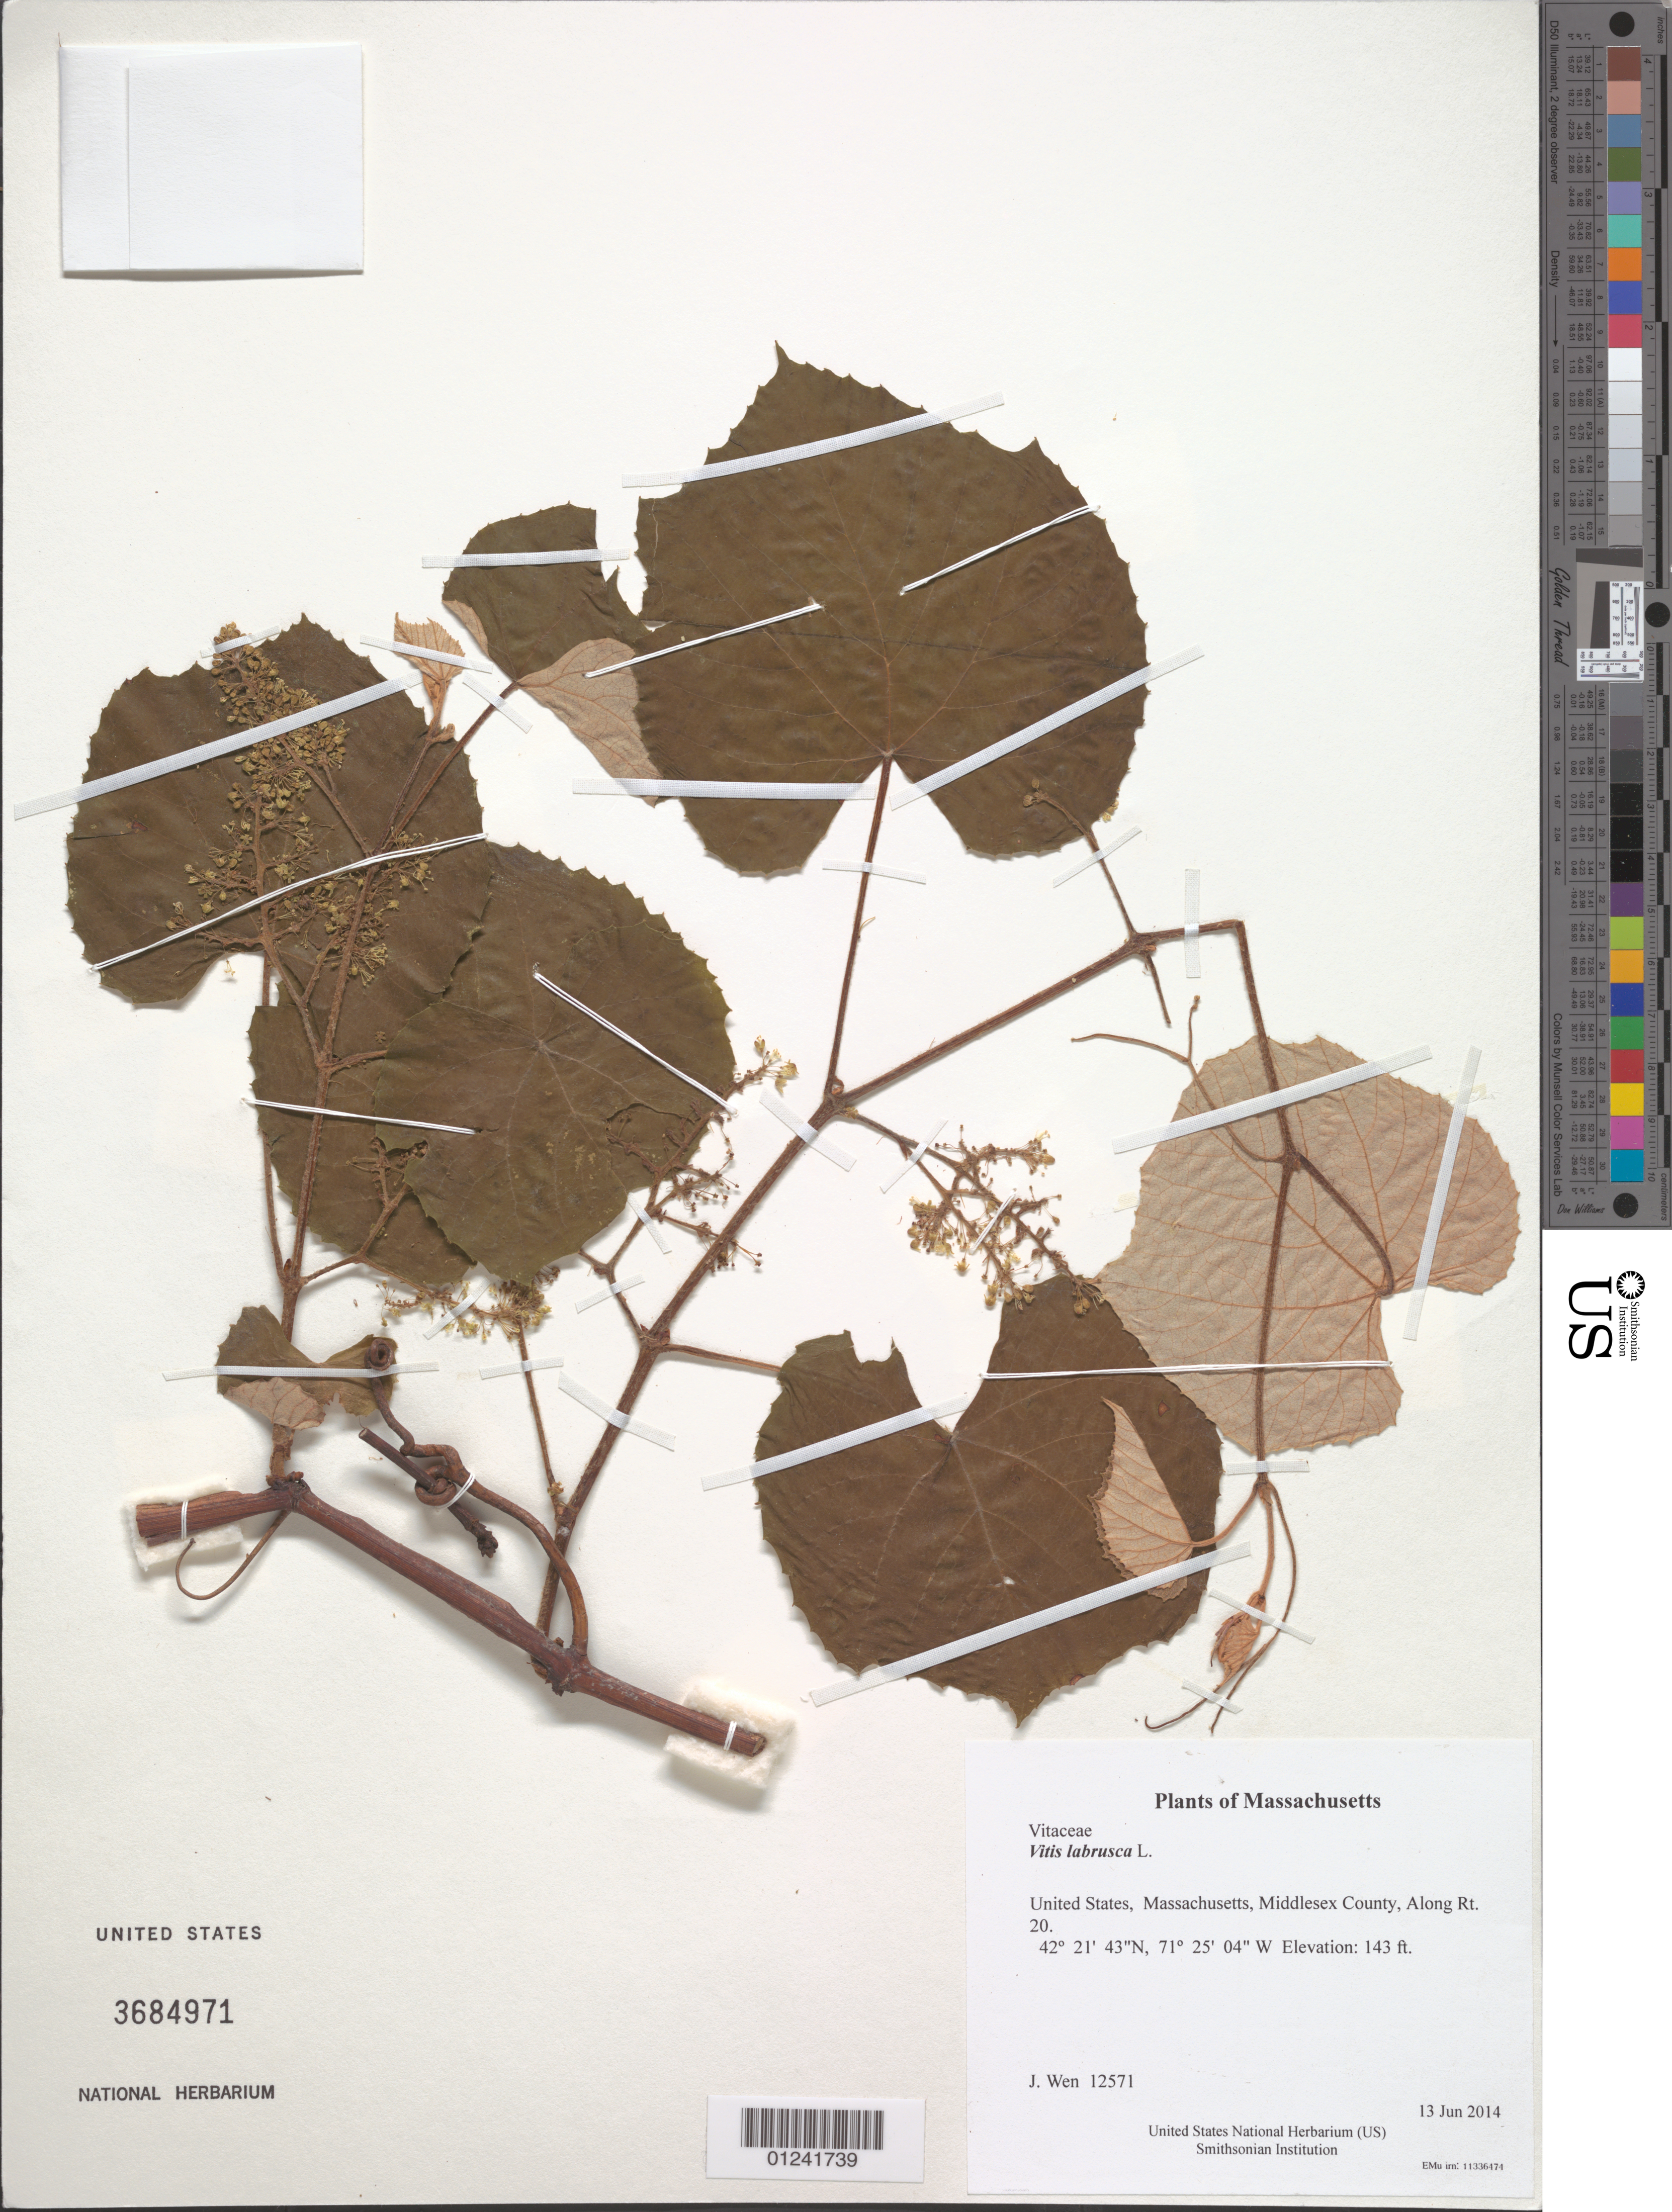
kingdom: Plantae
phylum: Tracheophyta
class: Magnoliopsida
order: Vitales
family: Vitaceae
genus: Vitis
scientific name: Vitis labrusca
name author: L.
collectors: J. Wen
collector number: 12571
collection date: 2014-06-13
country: United States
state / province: Massachusetts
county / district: Middlesex County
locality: Along Rt. 20.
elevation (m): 44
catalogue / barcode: US 3684971